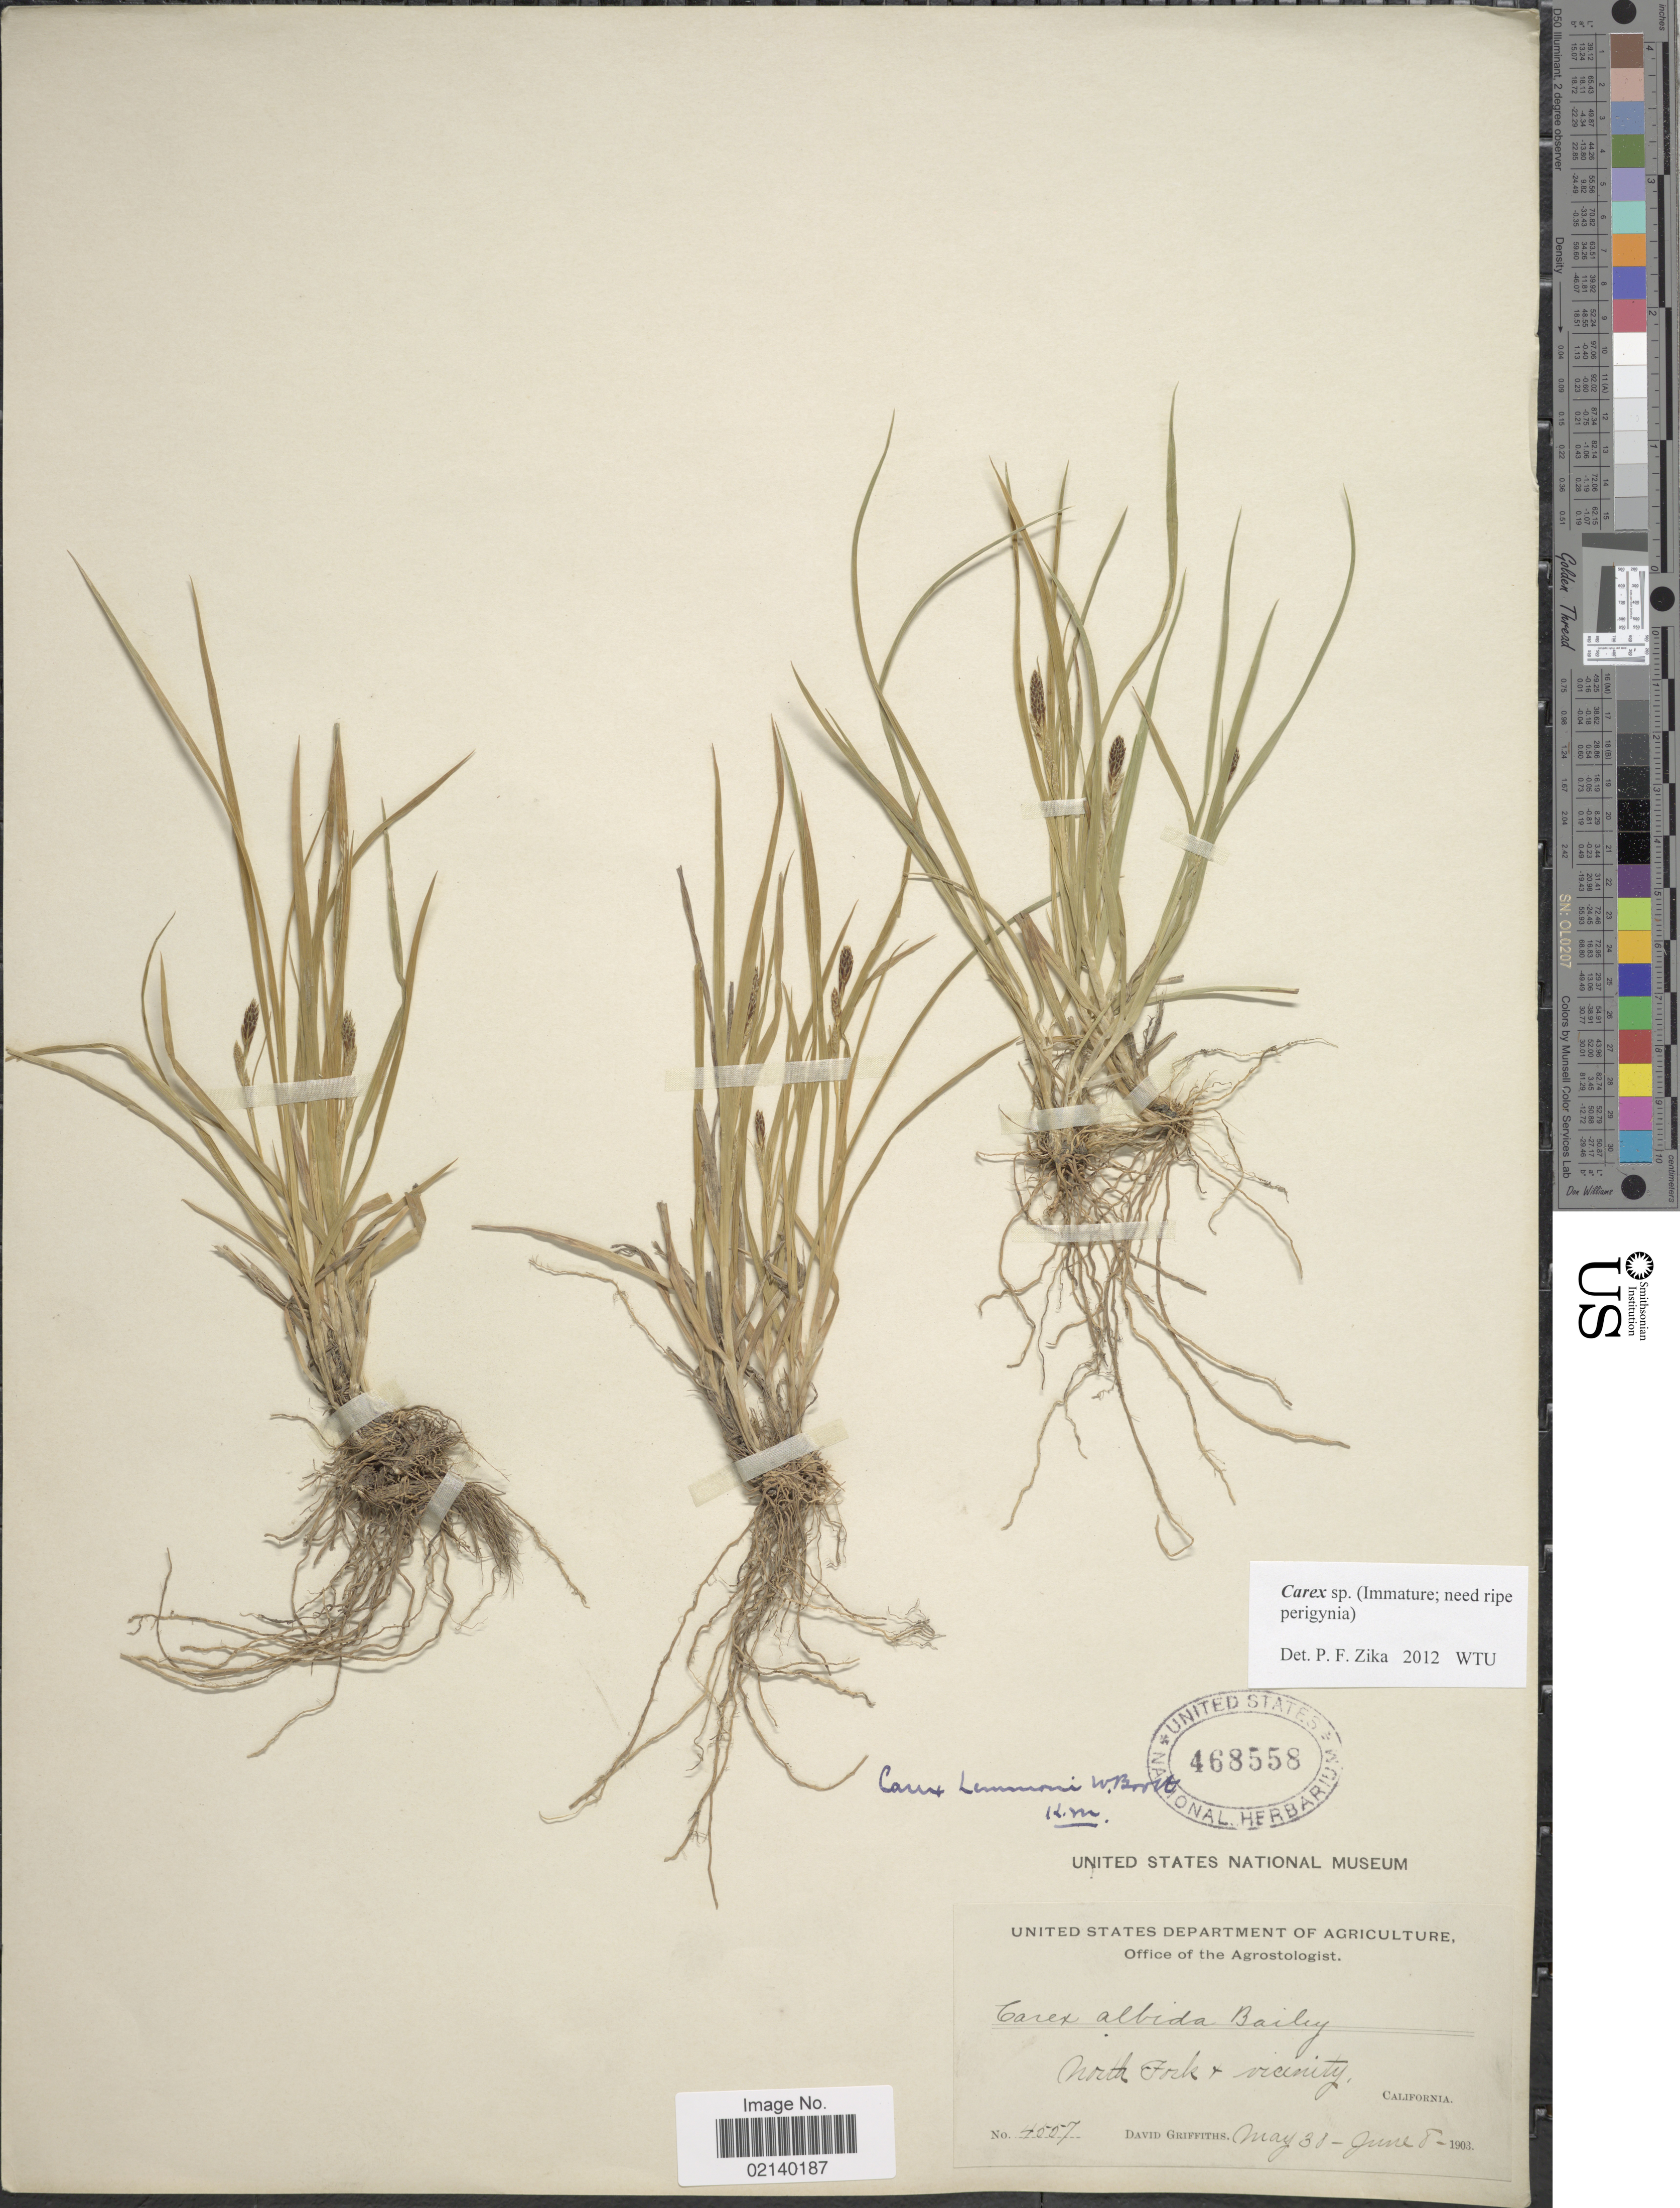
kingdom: Plantae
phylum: Tracheophyta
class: Liliopsida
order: Poales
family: Cyperaceae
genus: Carex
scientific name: Carex sp.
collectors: D. Griffiths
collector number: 4557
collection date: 1903-05-30/1903-06-08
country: United States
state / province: California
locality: North Fork + vicinity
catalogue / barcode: US 468558